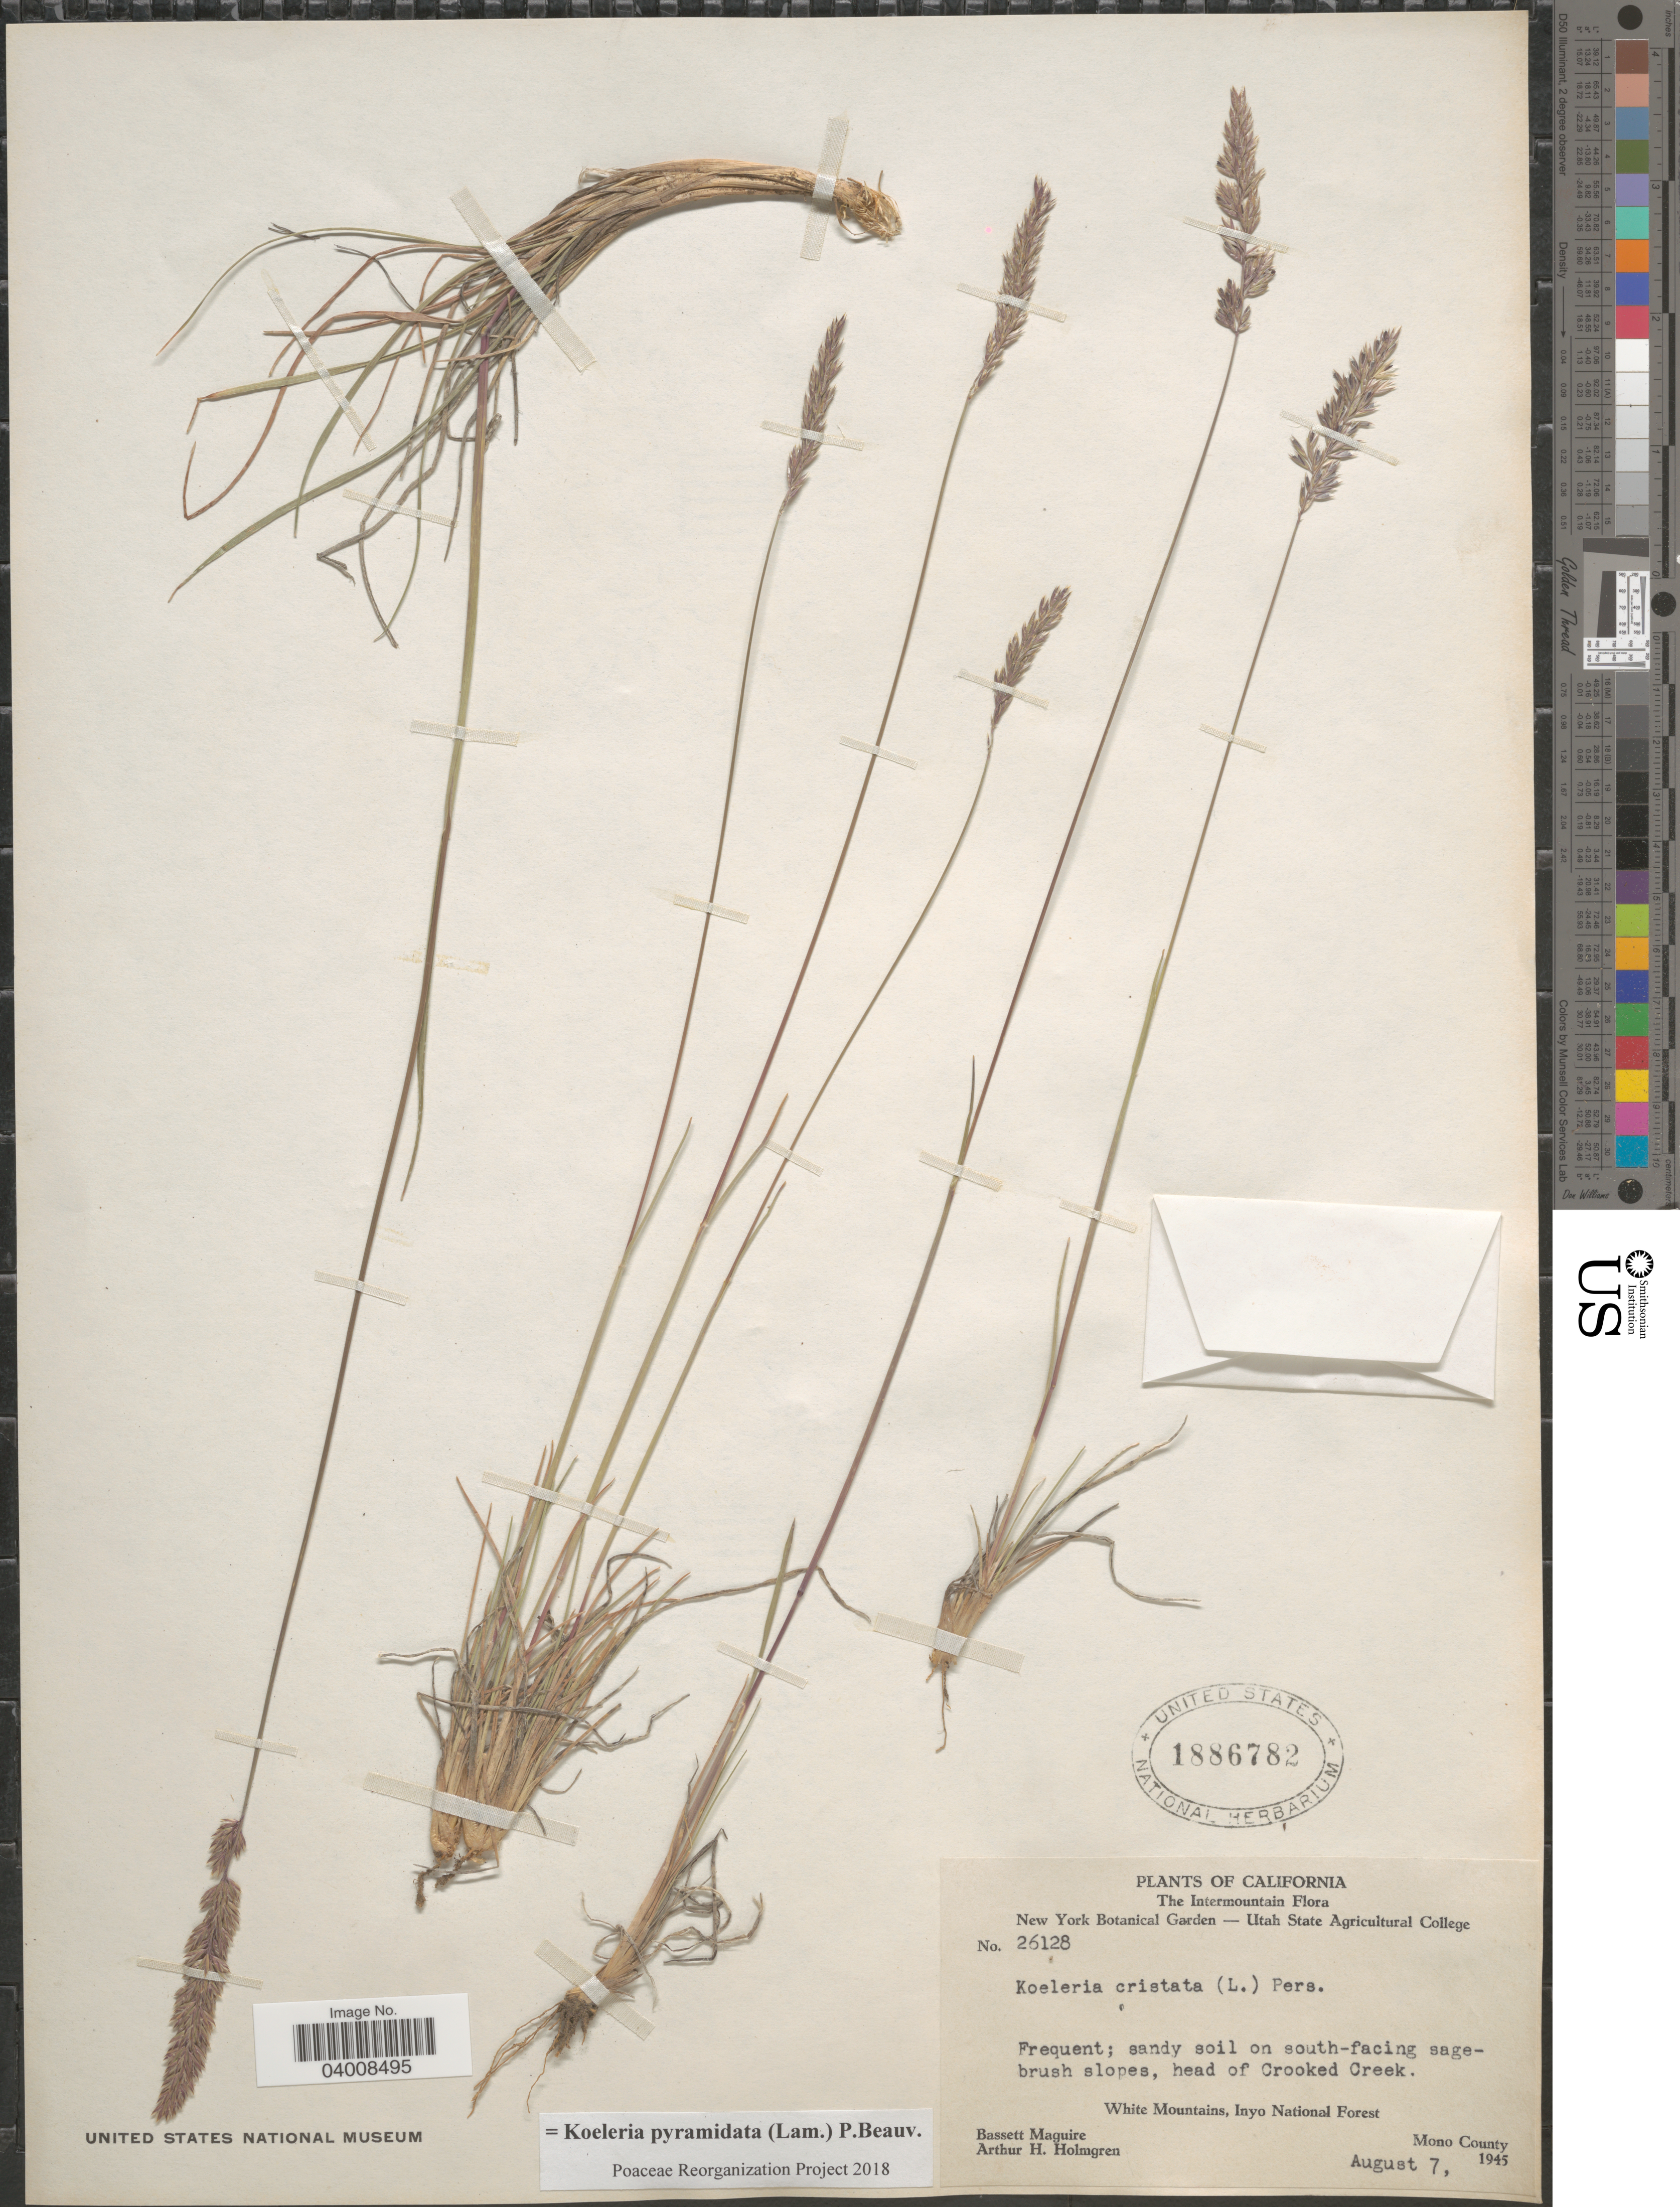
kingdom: Plantae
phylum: Tracheophyta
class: Liliopsida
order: Poales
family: Poaceae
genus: Koeleria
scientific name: Koeleria pyramidata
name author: (Lam.) P. Beauv.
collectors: B. Maguire & A. H. Holmgren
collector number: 26128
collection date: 1945-08-07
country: United States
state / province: California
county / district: Mono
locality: The Intermountain. Sandy soil on south-facing sagebrush slopes, head of Crooked Creek. White Mountains, Inyo National Forest. Mono County.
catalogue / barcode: US 1886782